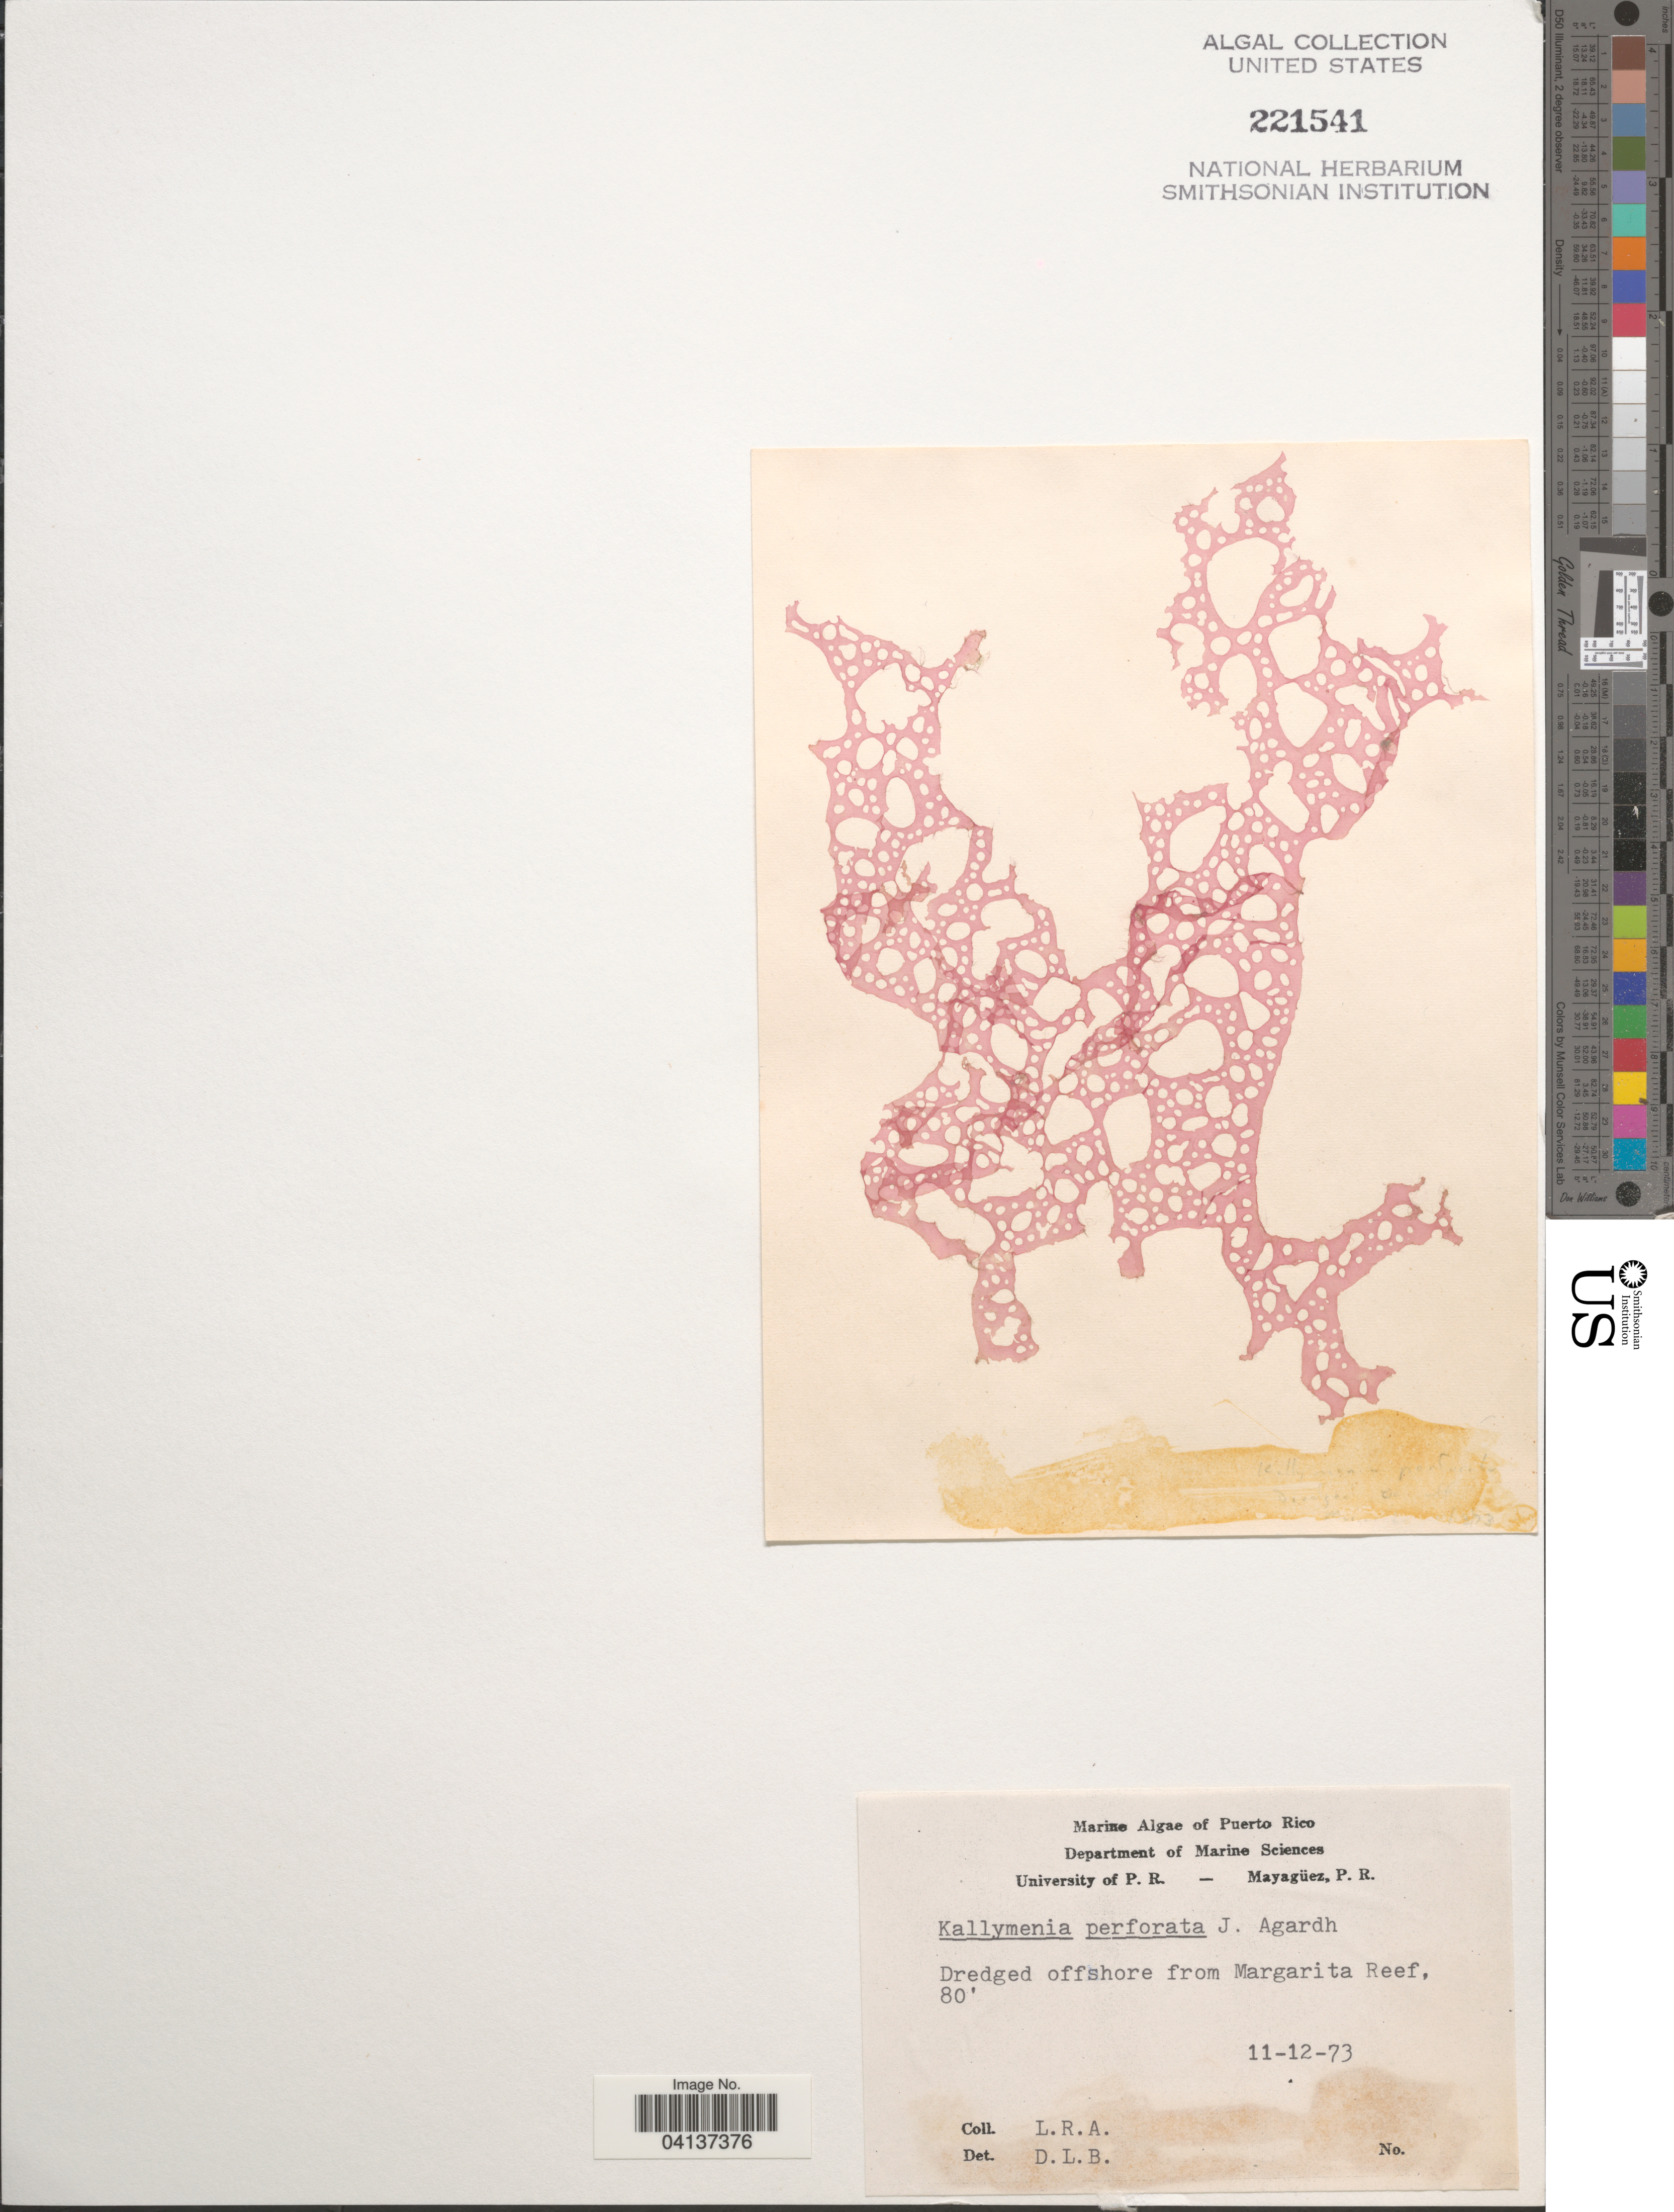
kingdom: Plantae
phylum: Rhodophyta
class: Florideophyceae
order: Gigartinales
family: Kallymeniaceae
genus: Kallymenia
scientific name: Kallymenia perforata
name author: J. Agardh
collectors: L. R. A.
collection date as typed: Transcribed d/m/y: 12/11/73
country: Puerto Rico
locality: Dredged offshore from Margarita Reef.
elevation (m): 24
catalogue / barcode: US 221541